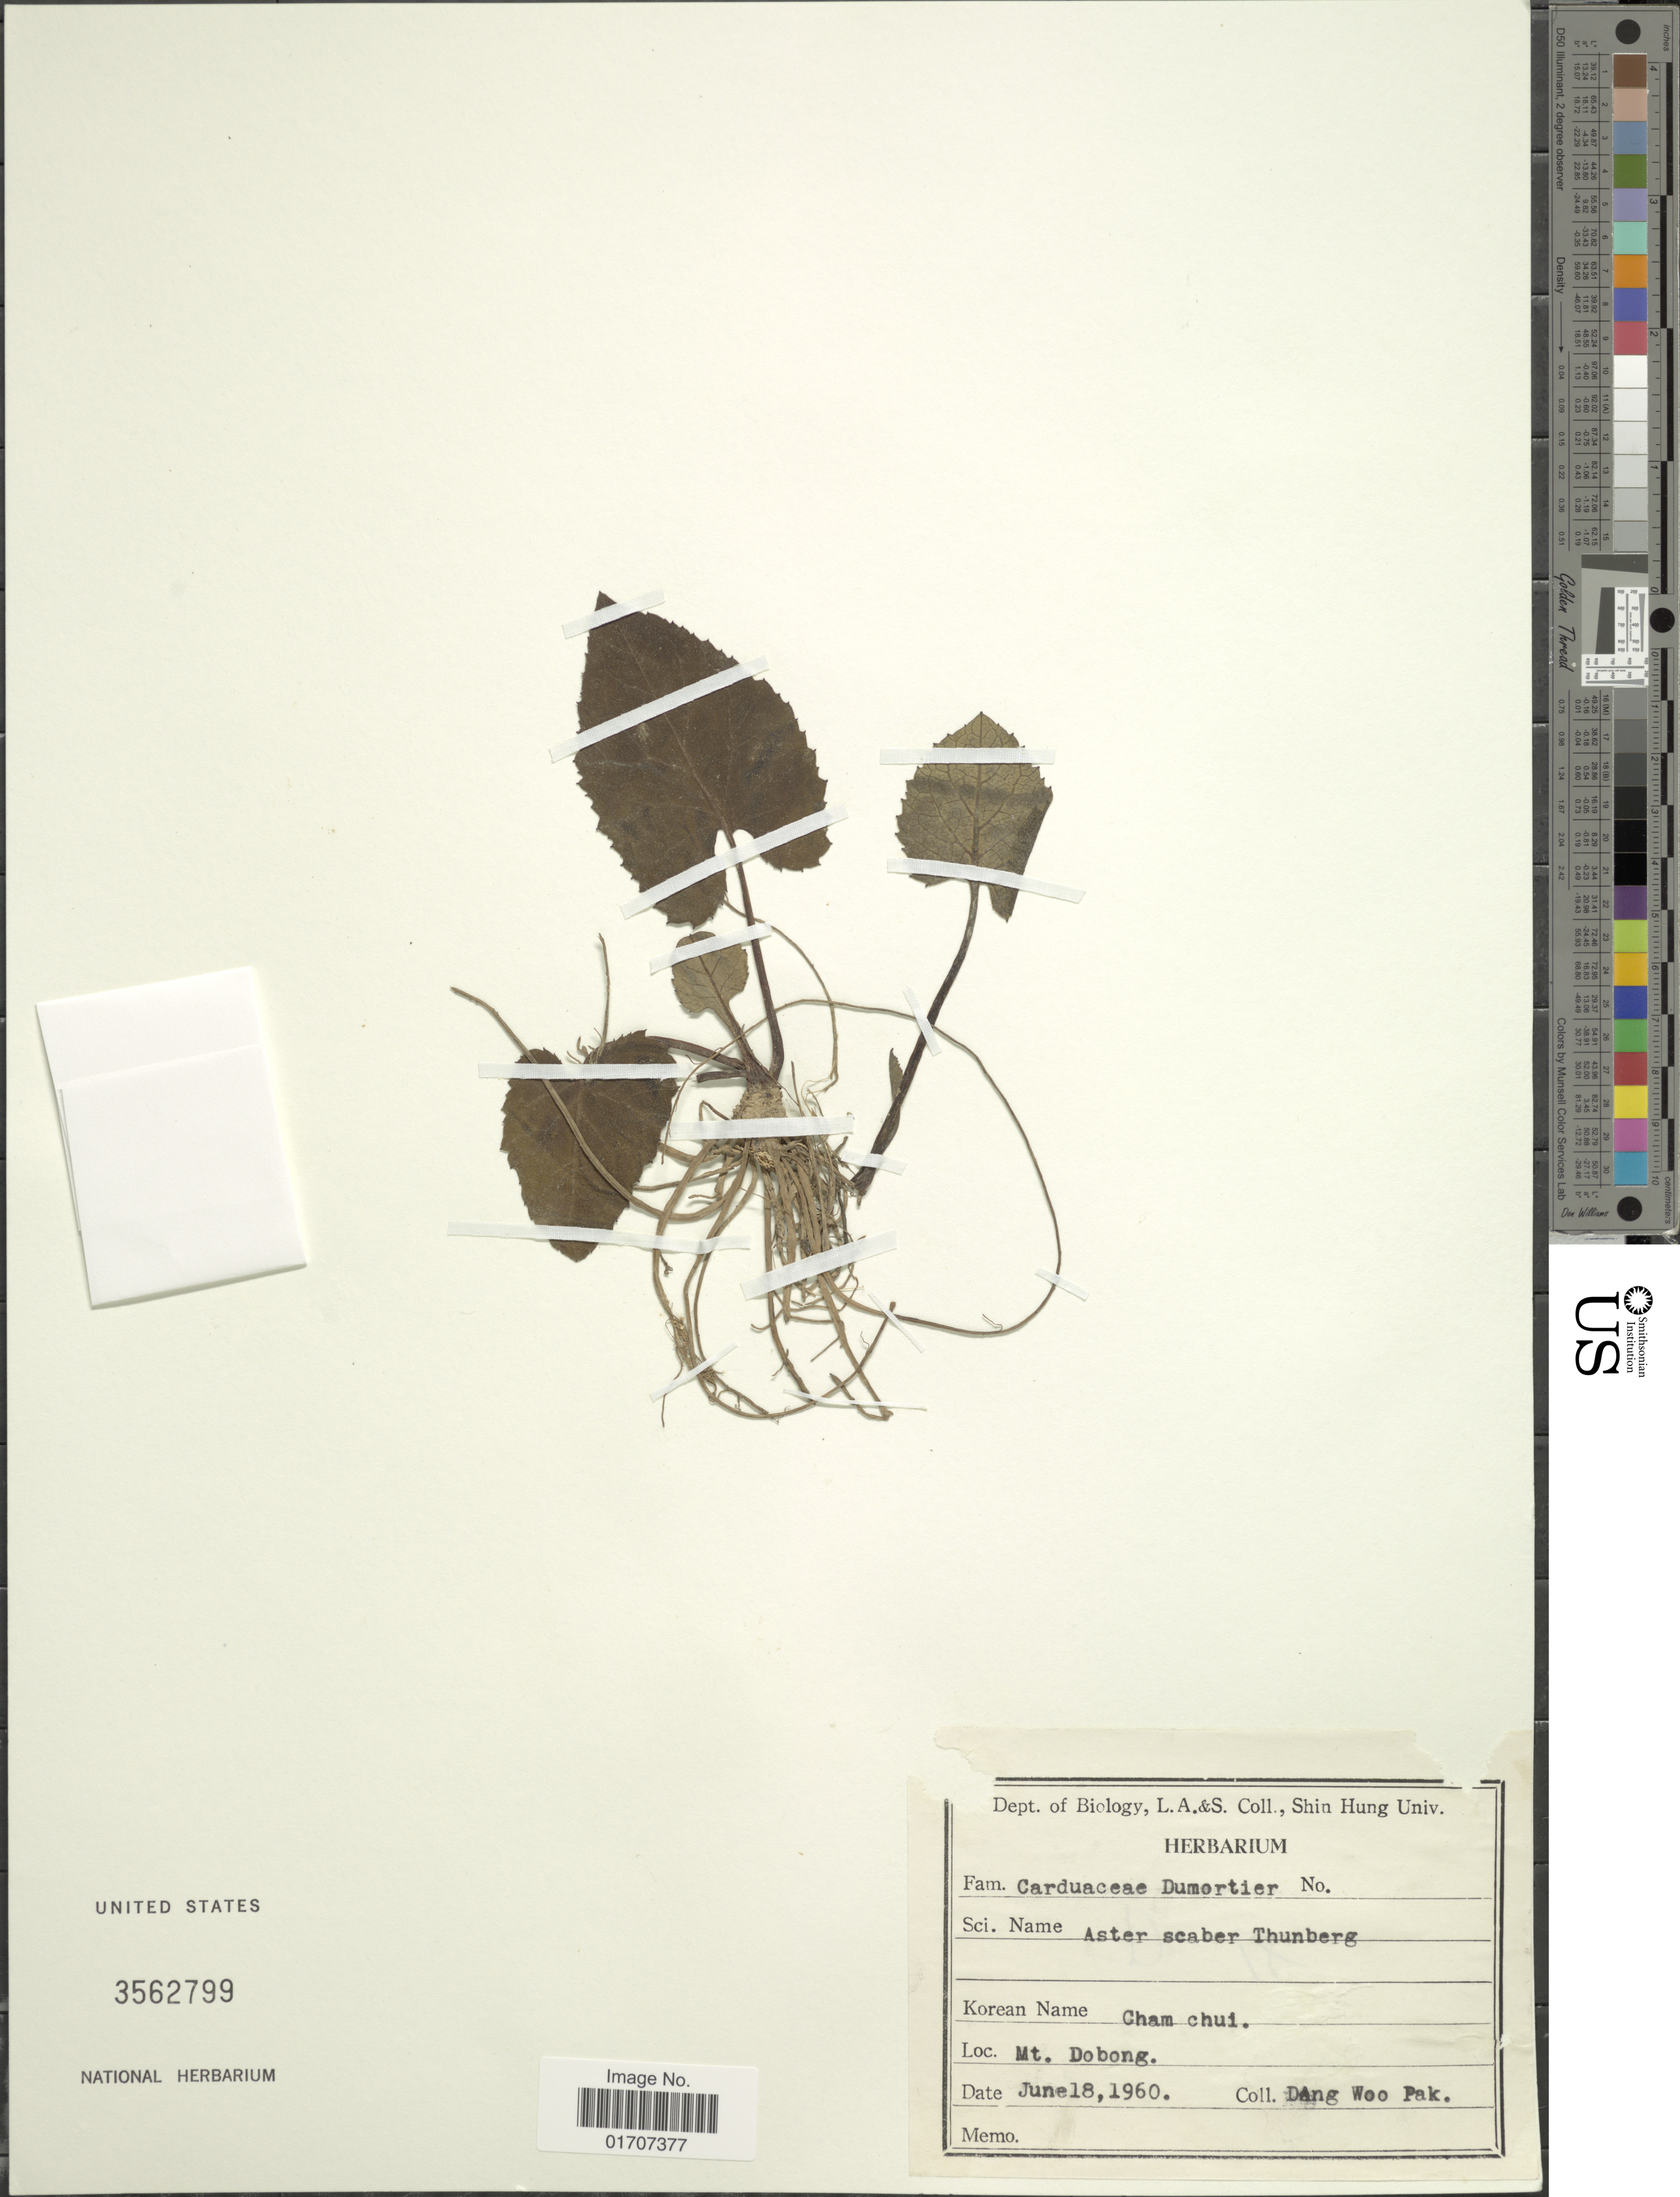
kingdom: Plantae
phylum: Tracheophyta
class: Magnoliopsida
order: Asterales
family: Asteraceae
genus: Doellingeria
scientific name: Doellingeria scabra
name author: (Thunb.) Nees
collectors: D. Pak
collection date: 1960-06-18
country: South Korea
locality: Mt. Dobong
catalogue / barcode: US 3562799